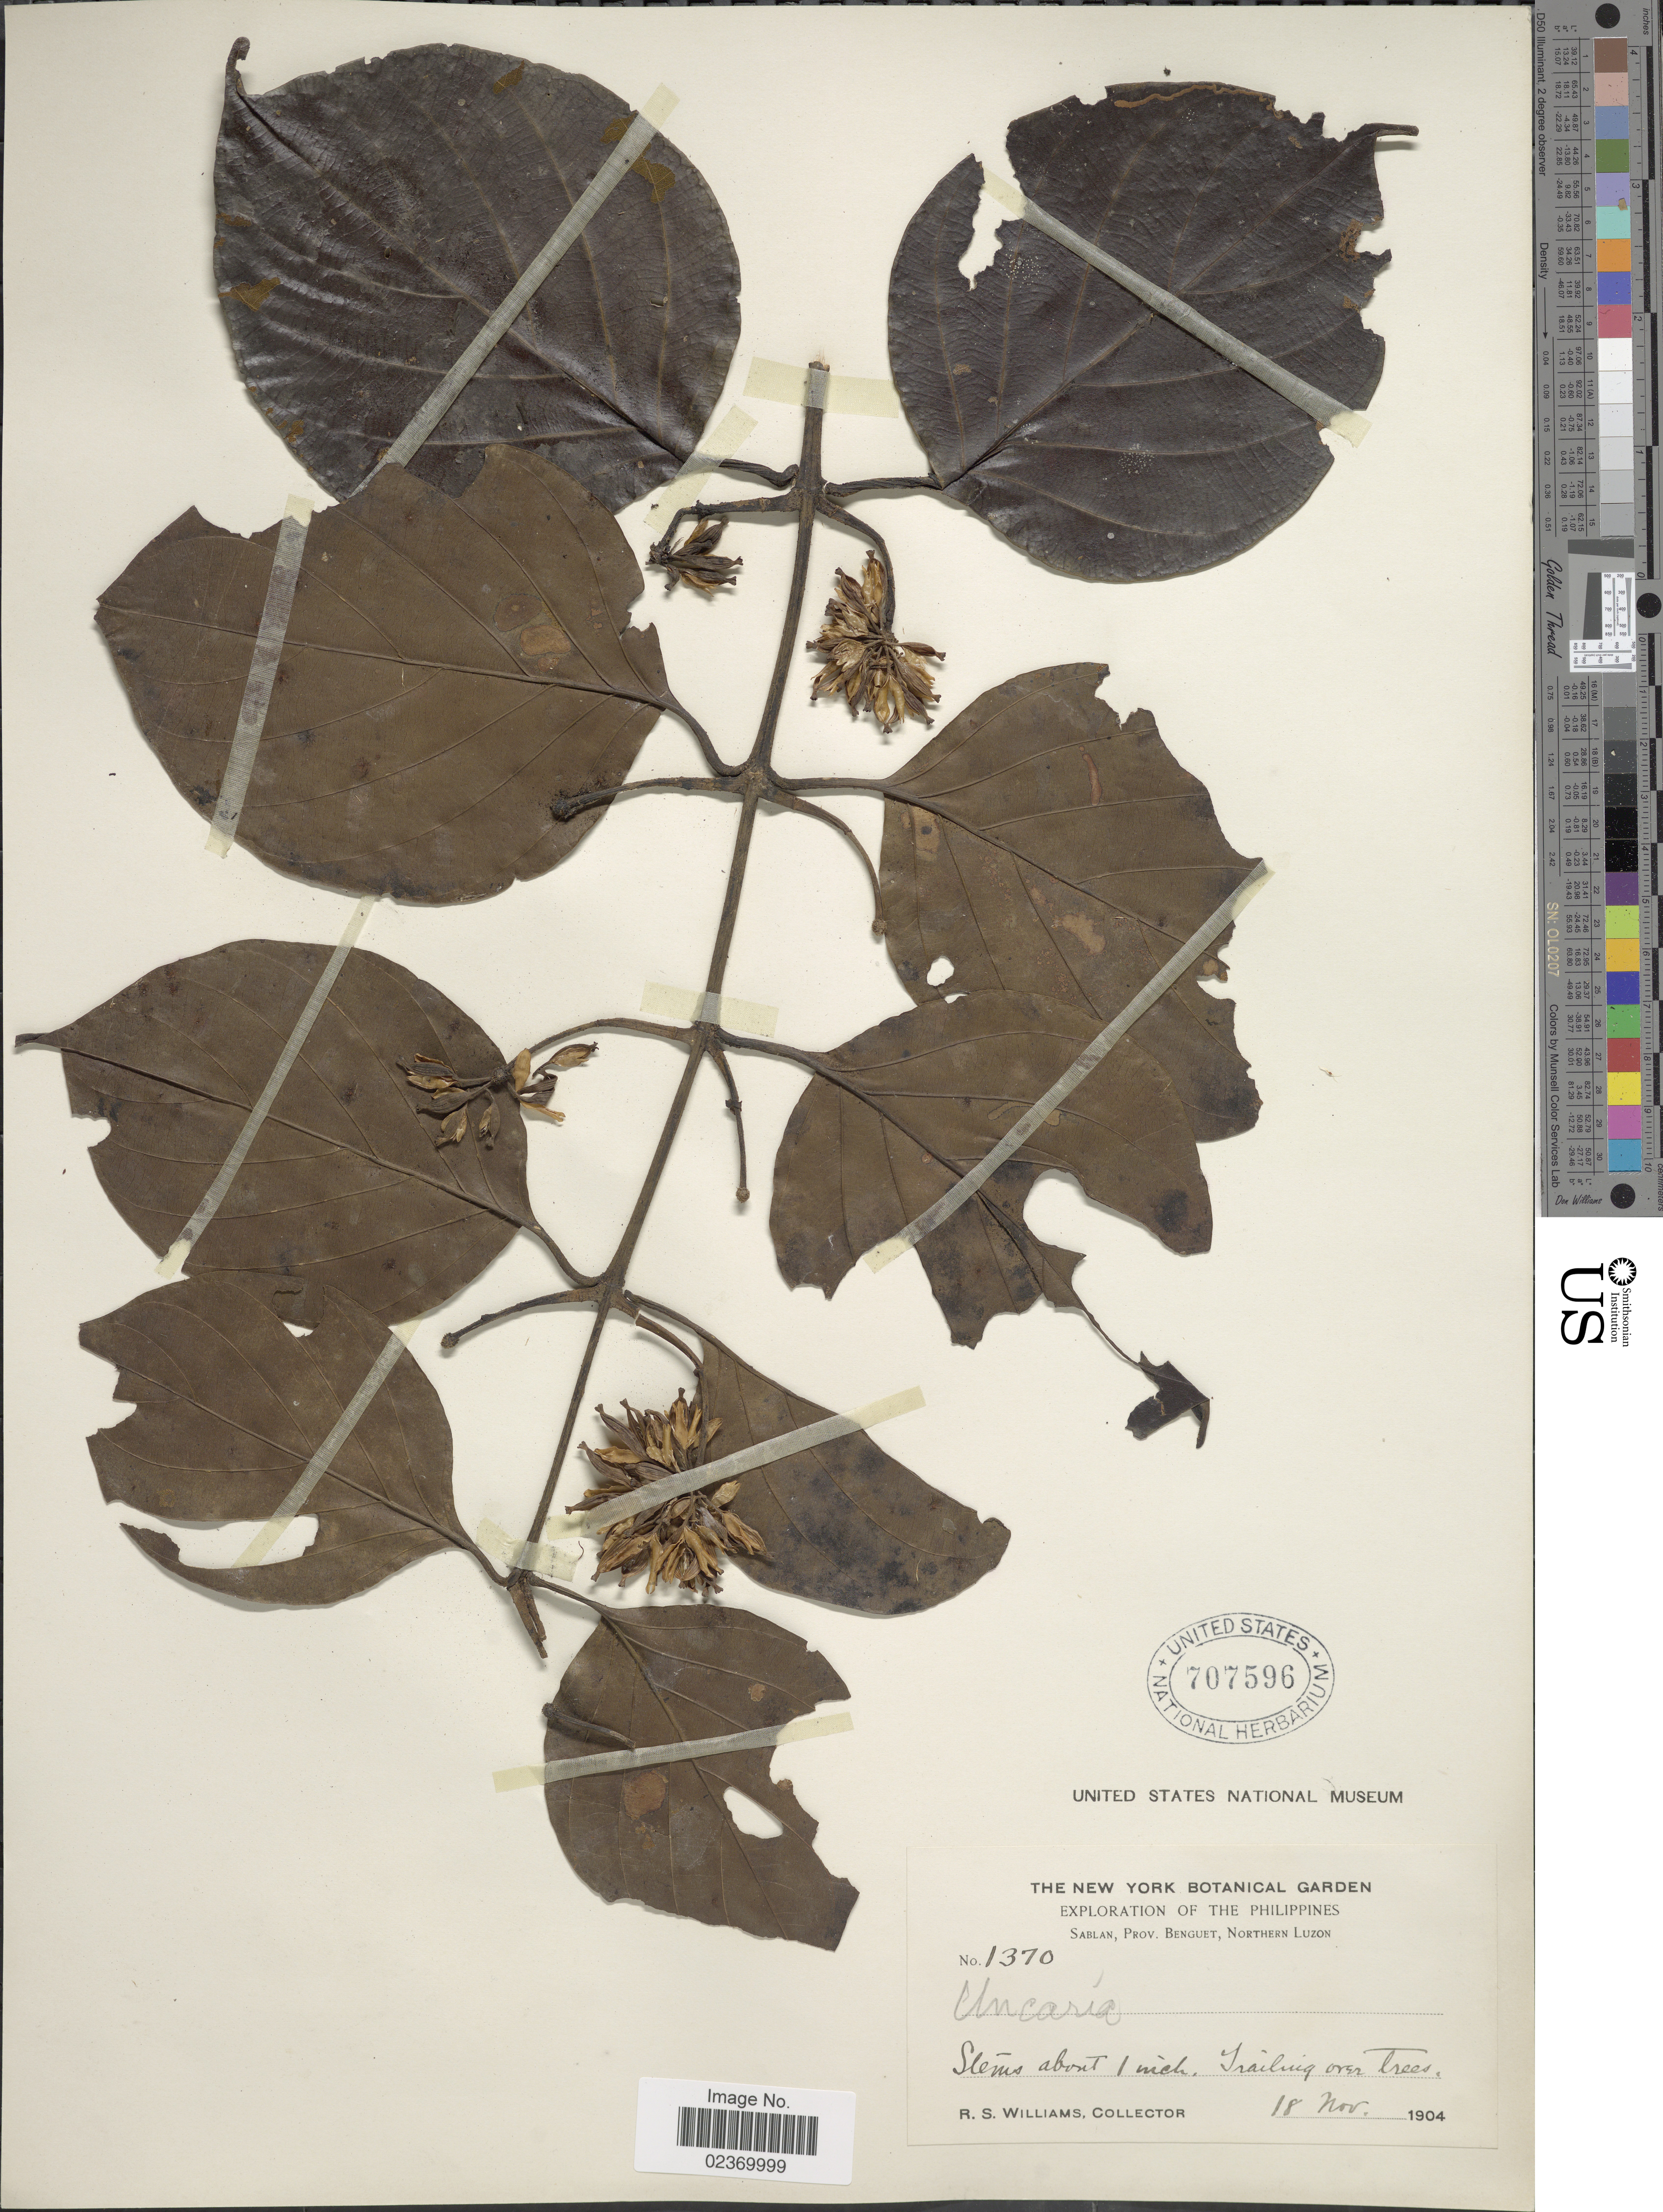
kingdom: Plantae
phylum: Tracheophyta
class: Magnoliopsida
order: Gentianales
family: Rubiaceae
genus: Uncaria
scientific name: Uncaria sp.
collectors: R. S. Williams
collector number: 1370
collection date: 1904-11-18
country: Philippines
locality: Sablan, Prov. Benguet, Northern Luzon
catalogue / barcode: US 707596